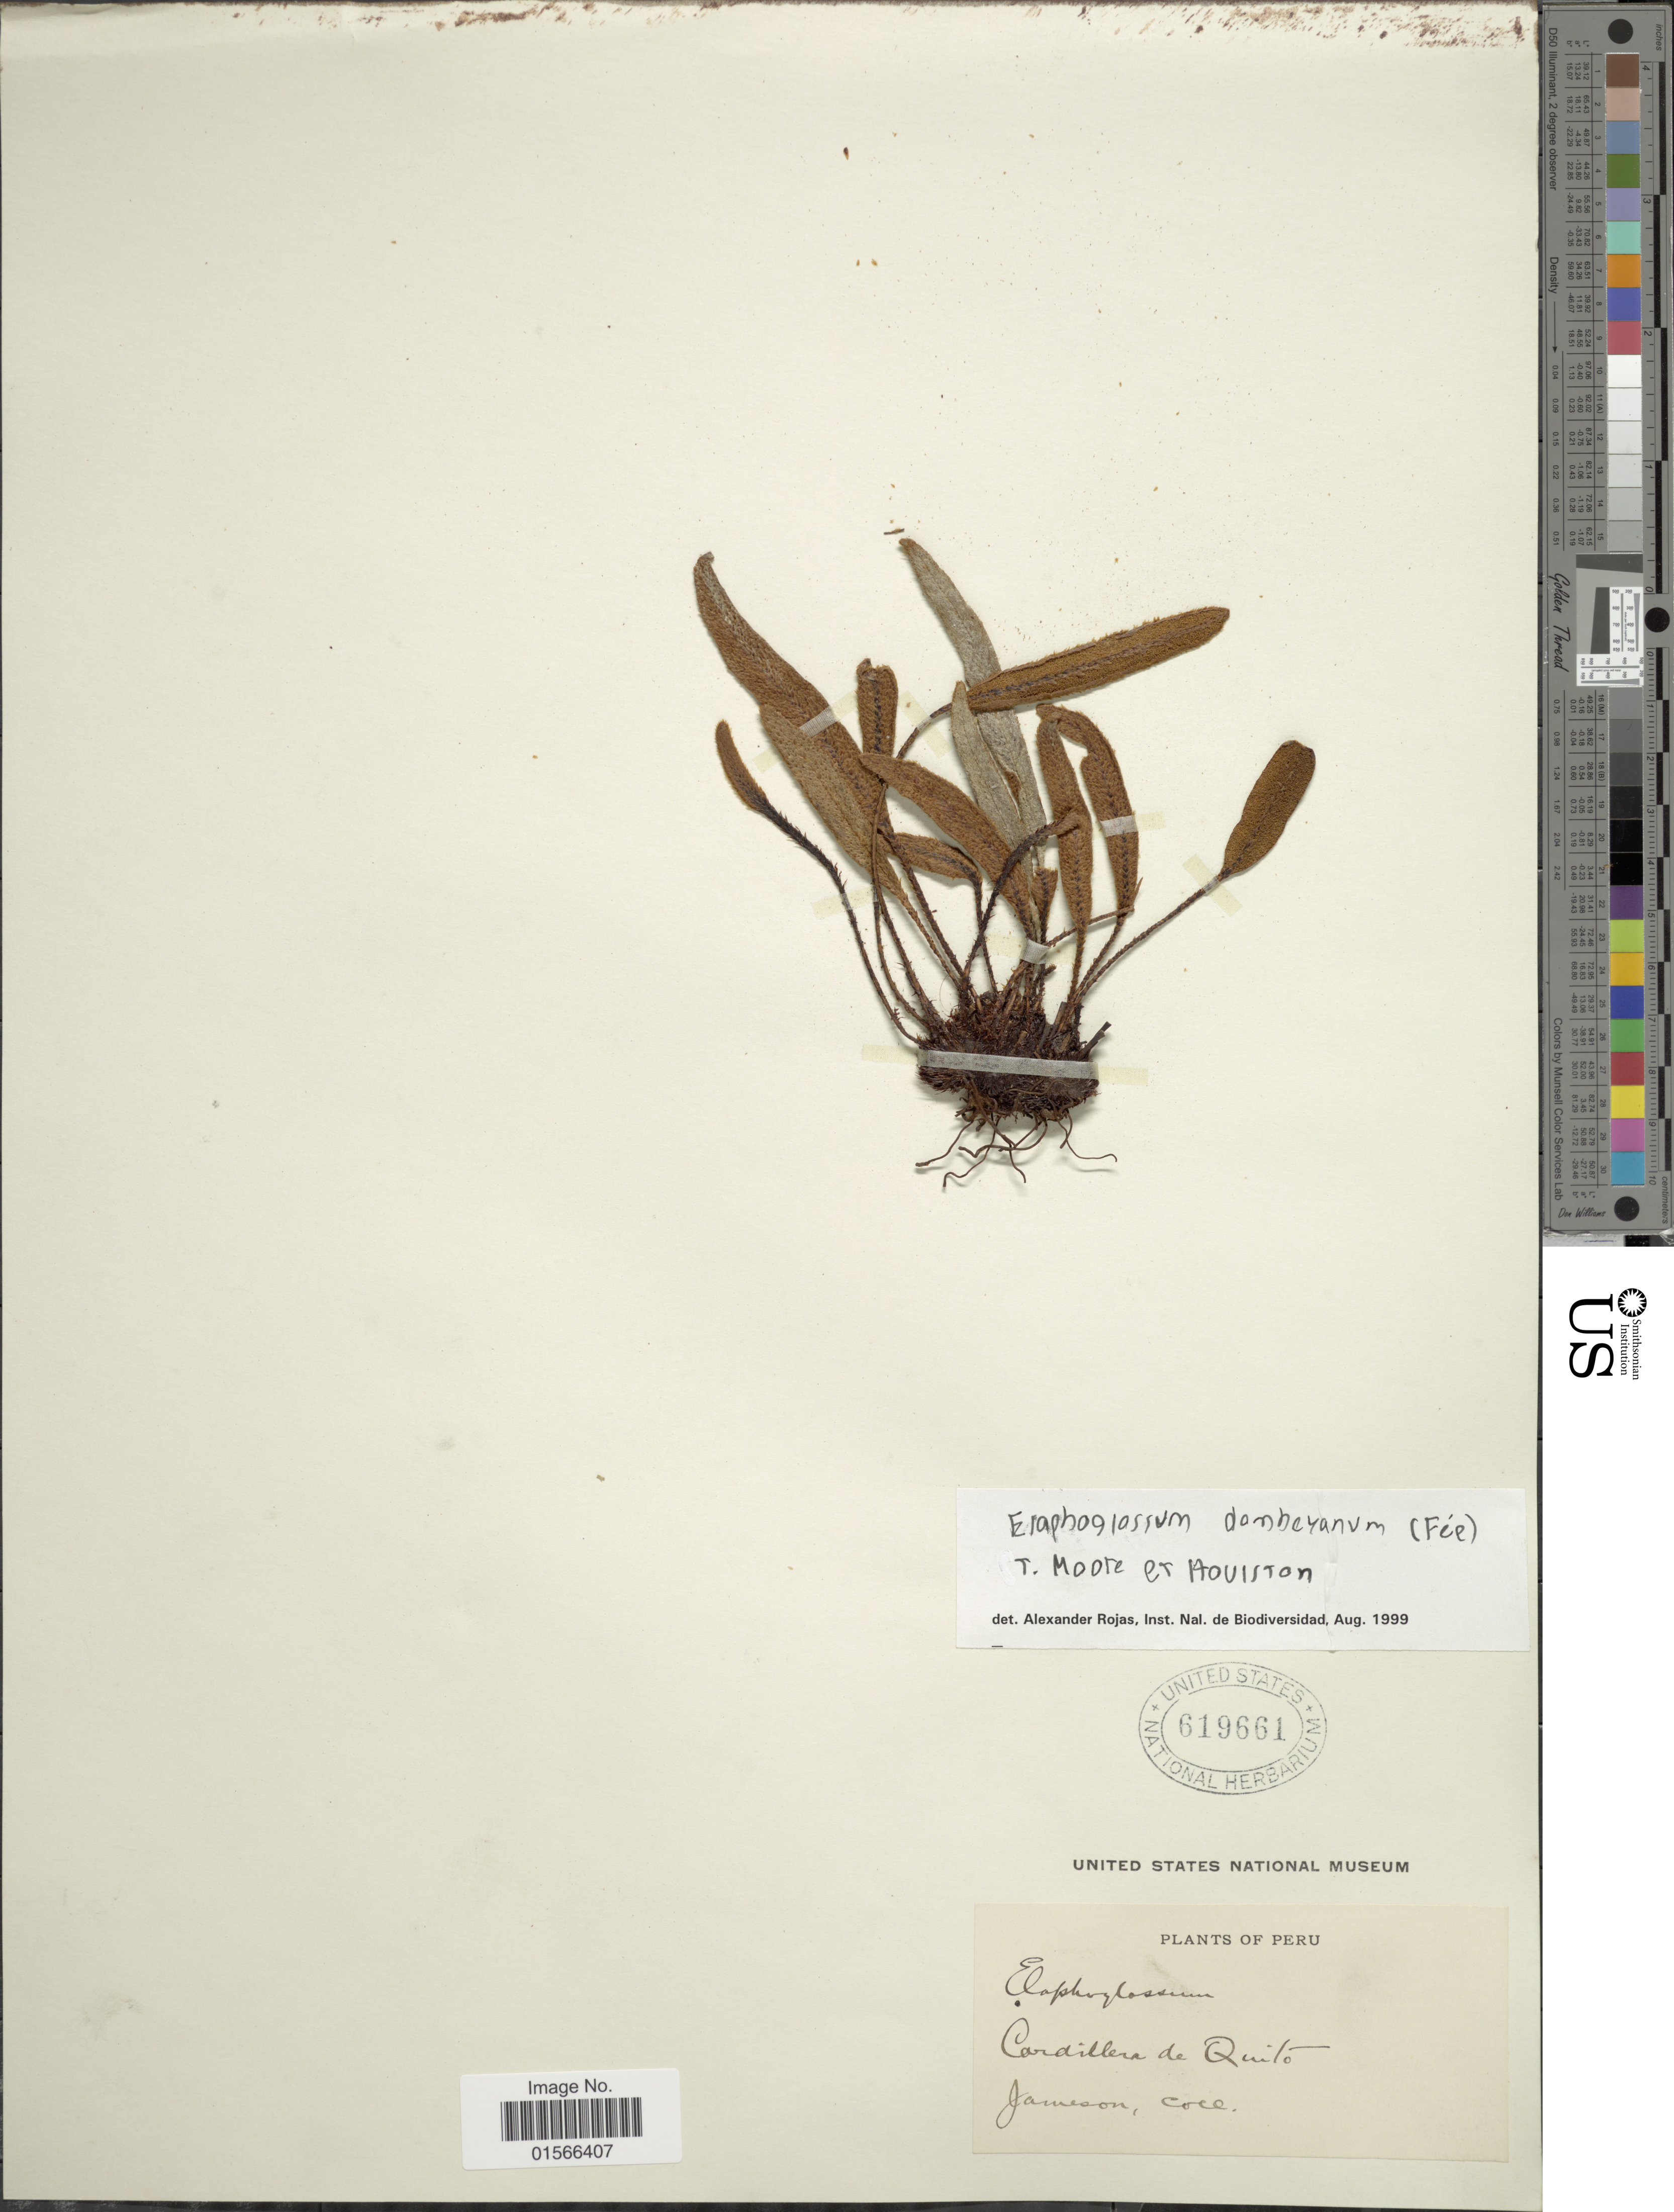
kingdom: Plantae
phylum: Tracheophyta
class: Polypodiopsida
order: Polypodiales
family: Dryopteridaceae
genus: Elaphoglossum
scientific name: Elaphoglossum dombeyanum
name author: (Fée) T.B. Moore & Houlston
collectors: -- Jameson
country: Ecuador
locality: Cordillera de Quito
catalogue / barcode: US 619661